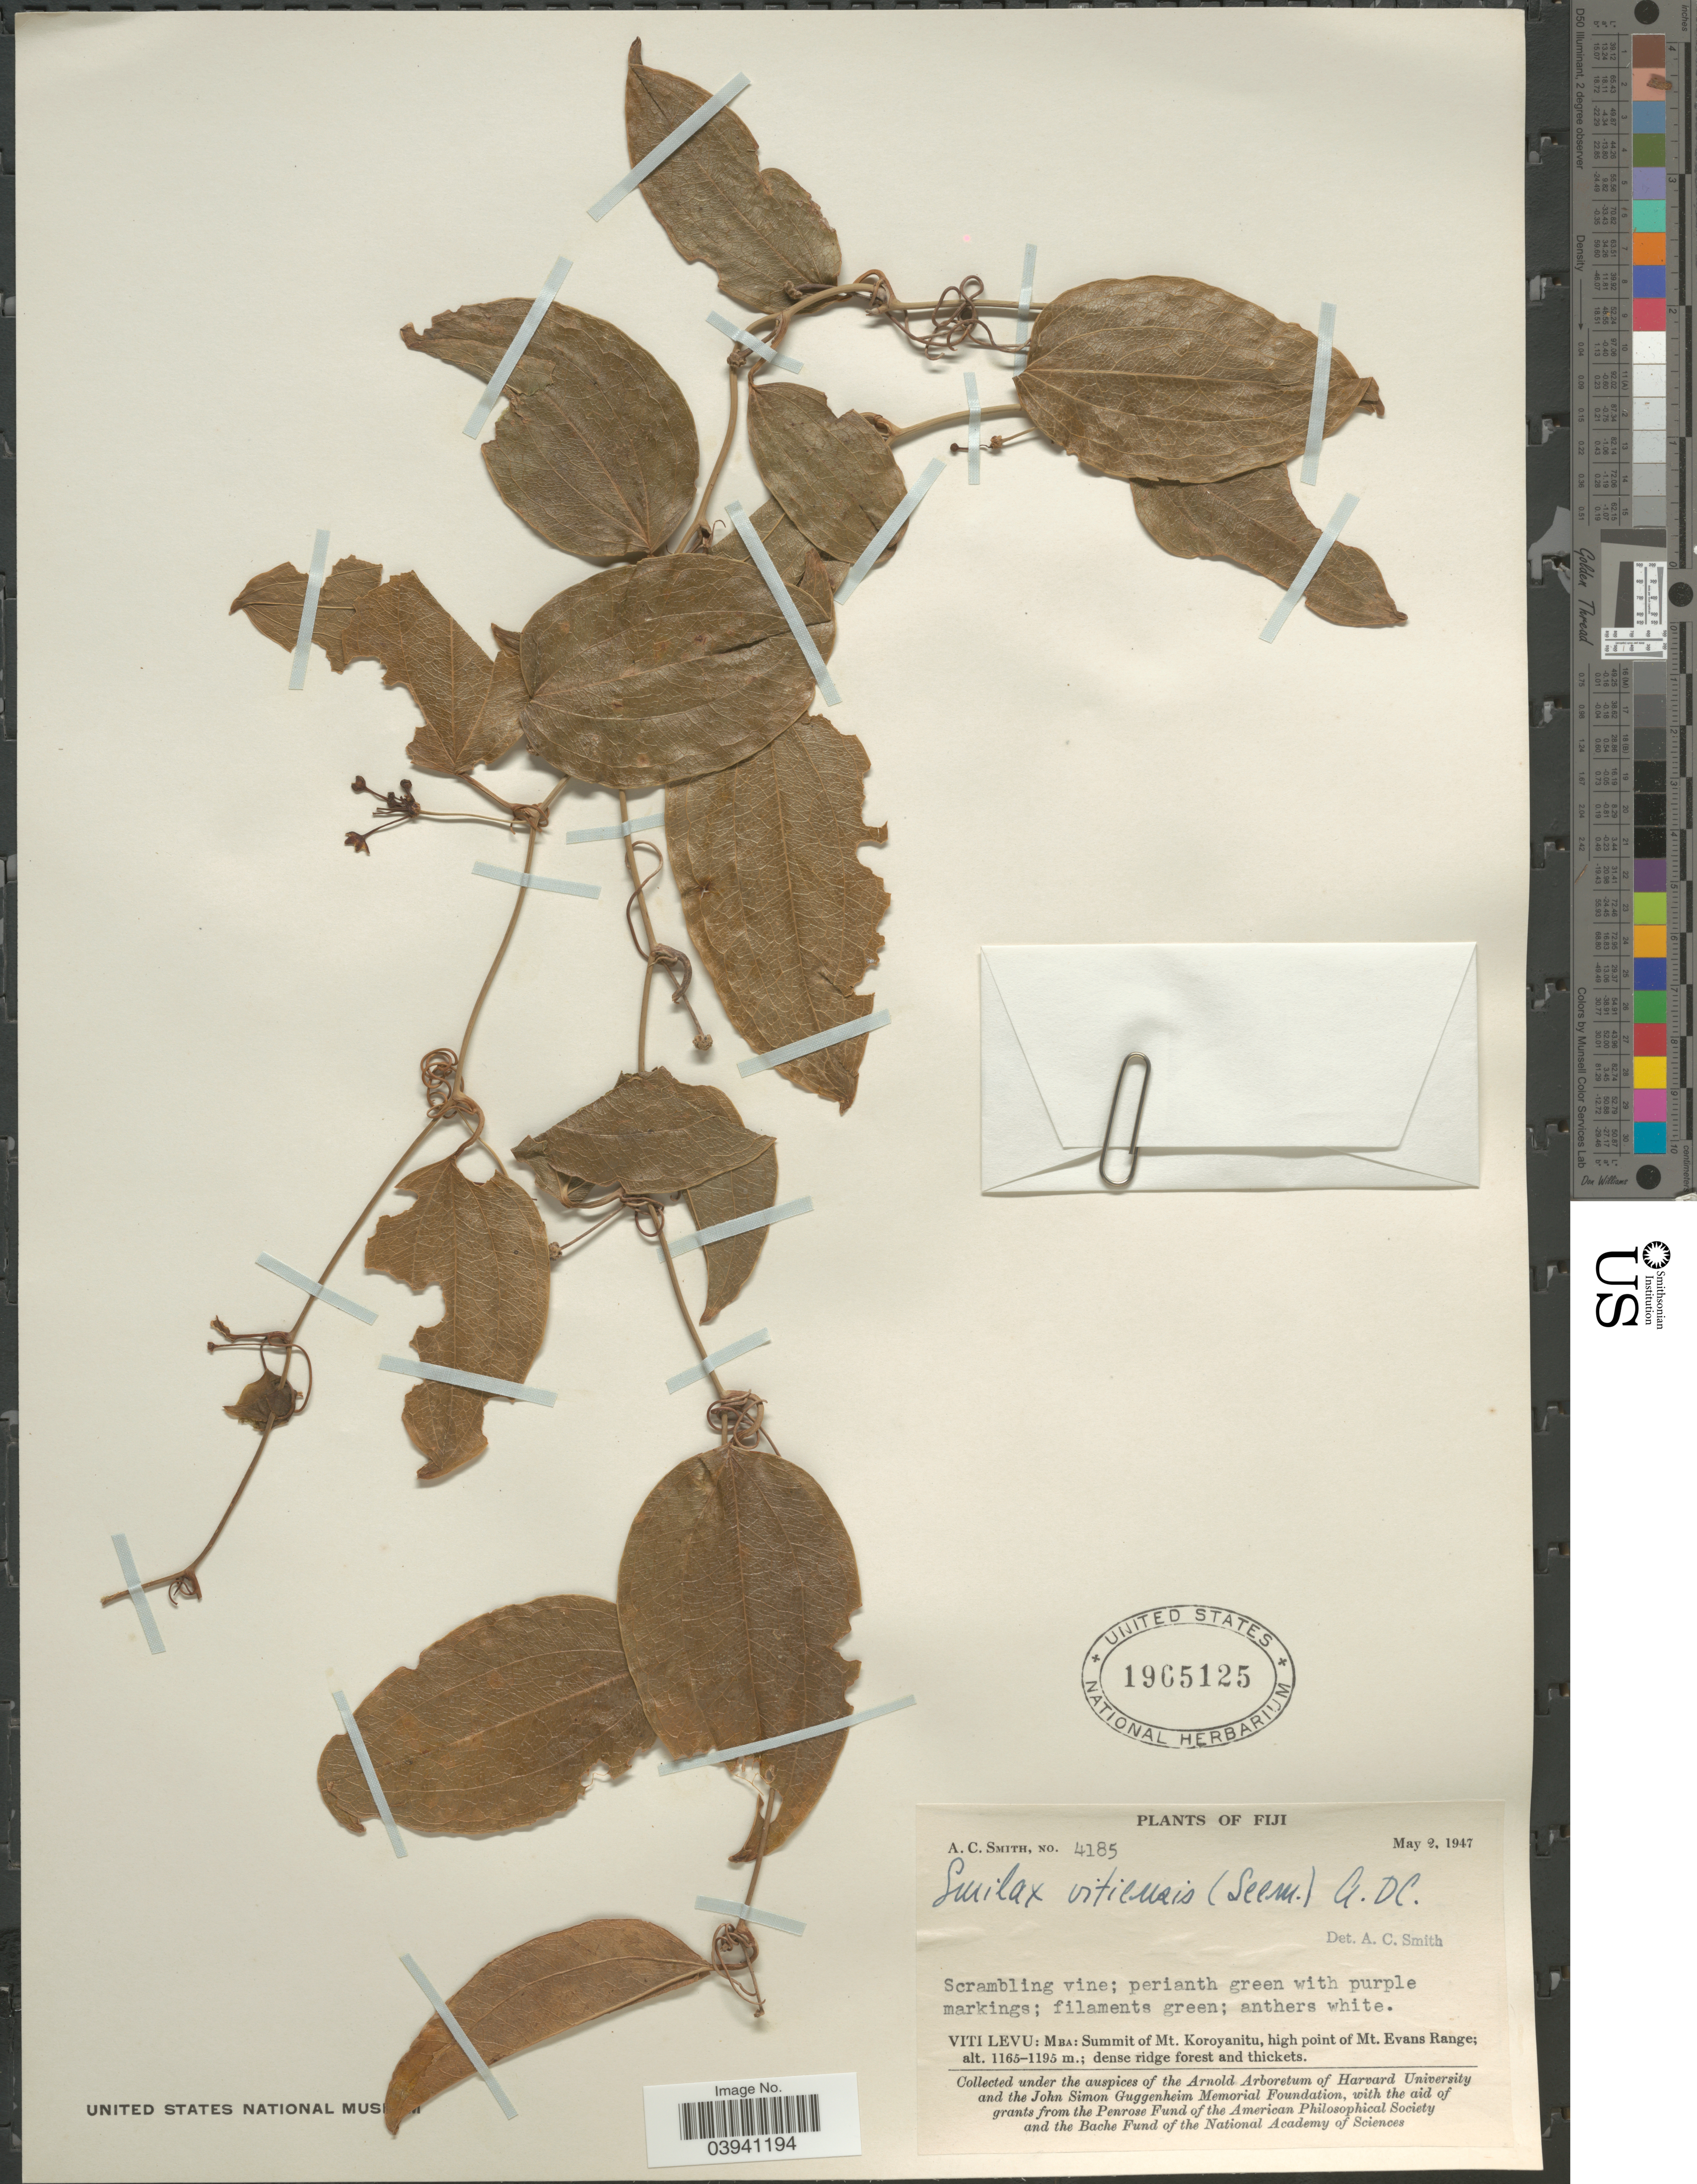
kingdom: Plantae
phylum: Tracheophyta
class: Liliopsida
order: Liliales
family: Smilacaceae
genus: Smilax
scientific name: Smilax vitiensis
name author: (Seem.) A. DC.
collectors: A. C. Smith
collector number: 4185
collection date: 1947-05-02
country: Fiji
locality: Viti Levu: Mba: Summit of Mt. Koroyanitu, high point of Mt. Evans Range.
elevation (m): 1165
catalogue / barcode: US 1965125